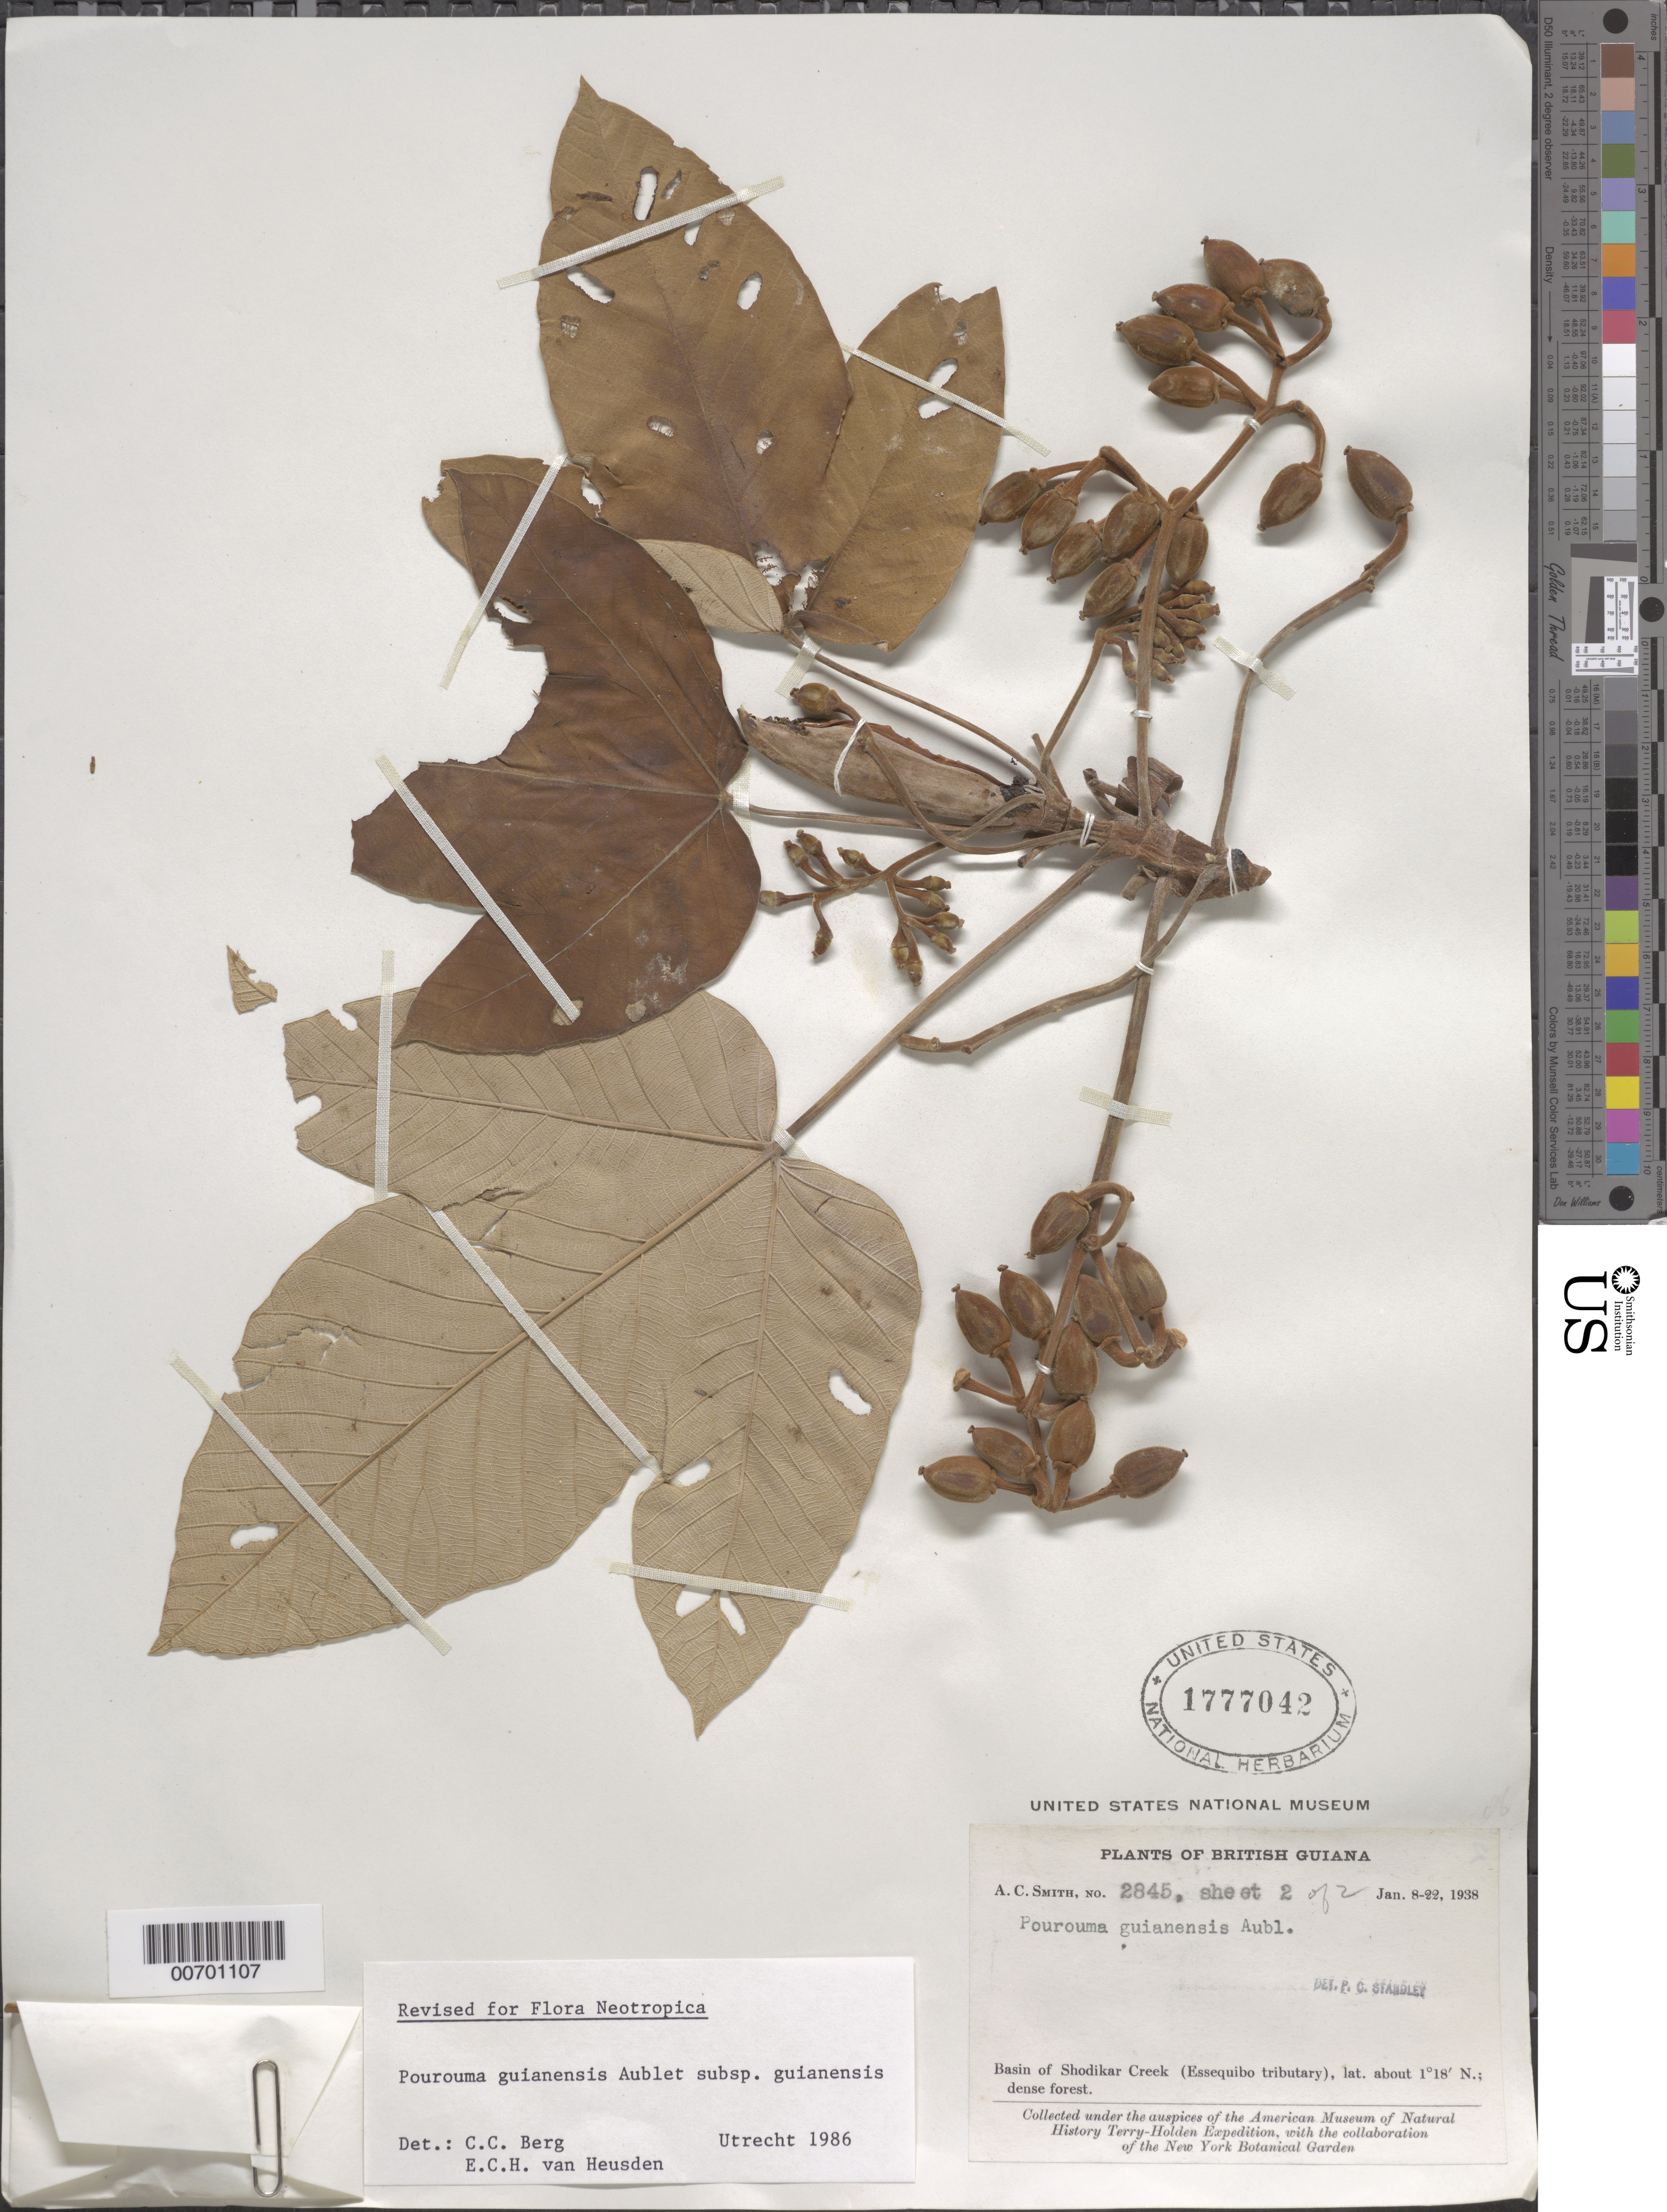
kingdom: Plantae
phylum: Tracheophyta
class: Magnoliopsida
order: Rosales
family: Urticaceae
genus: Pourouma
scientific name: Pourouma guianensis subsp. guianensis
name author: Aubl.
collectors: A. C. Smith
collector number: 2845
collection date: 1938-01-08/1938-01-22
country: Guyana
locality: British Guiana. Basin of Shodikar Creek ( Essequibo tributary).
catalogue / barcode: US 1777042